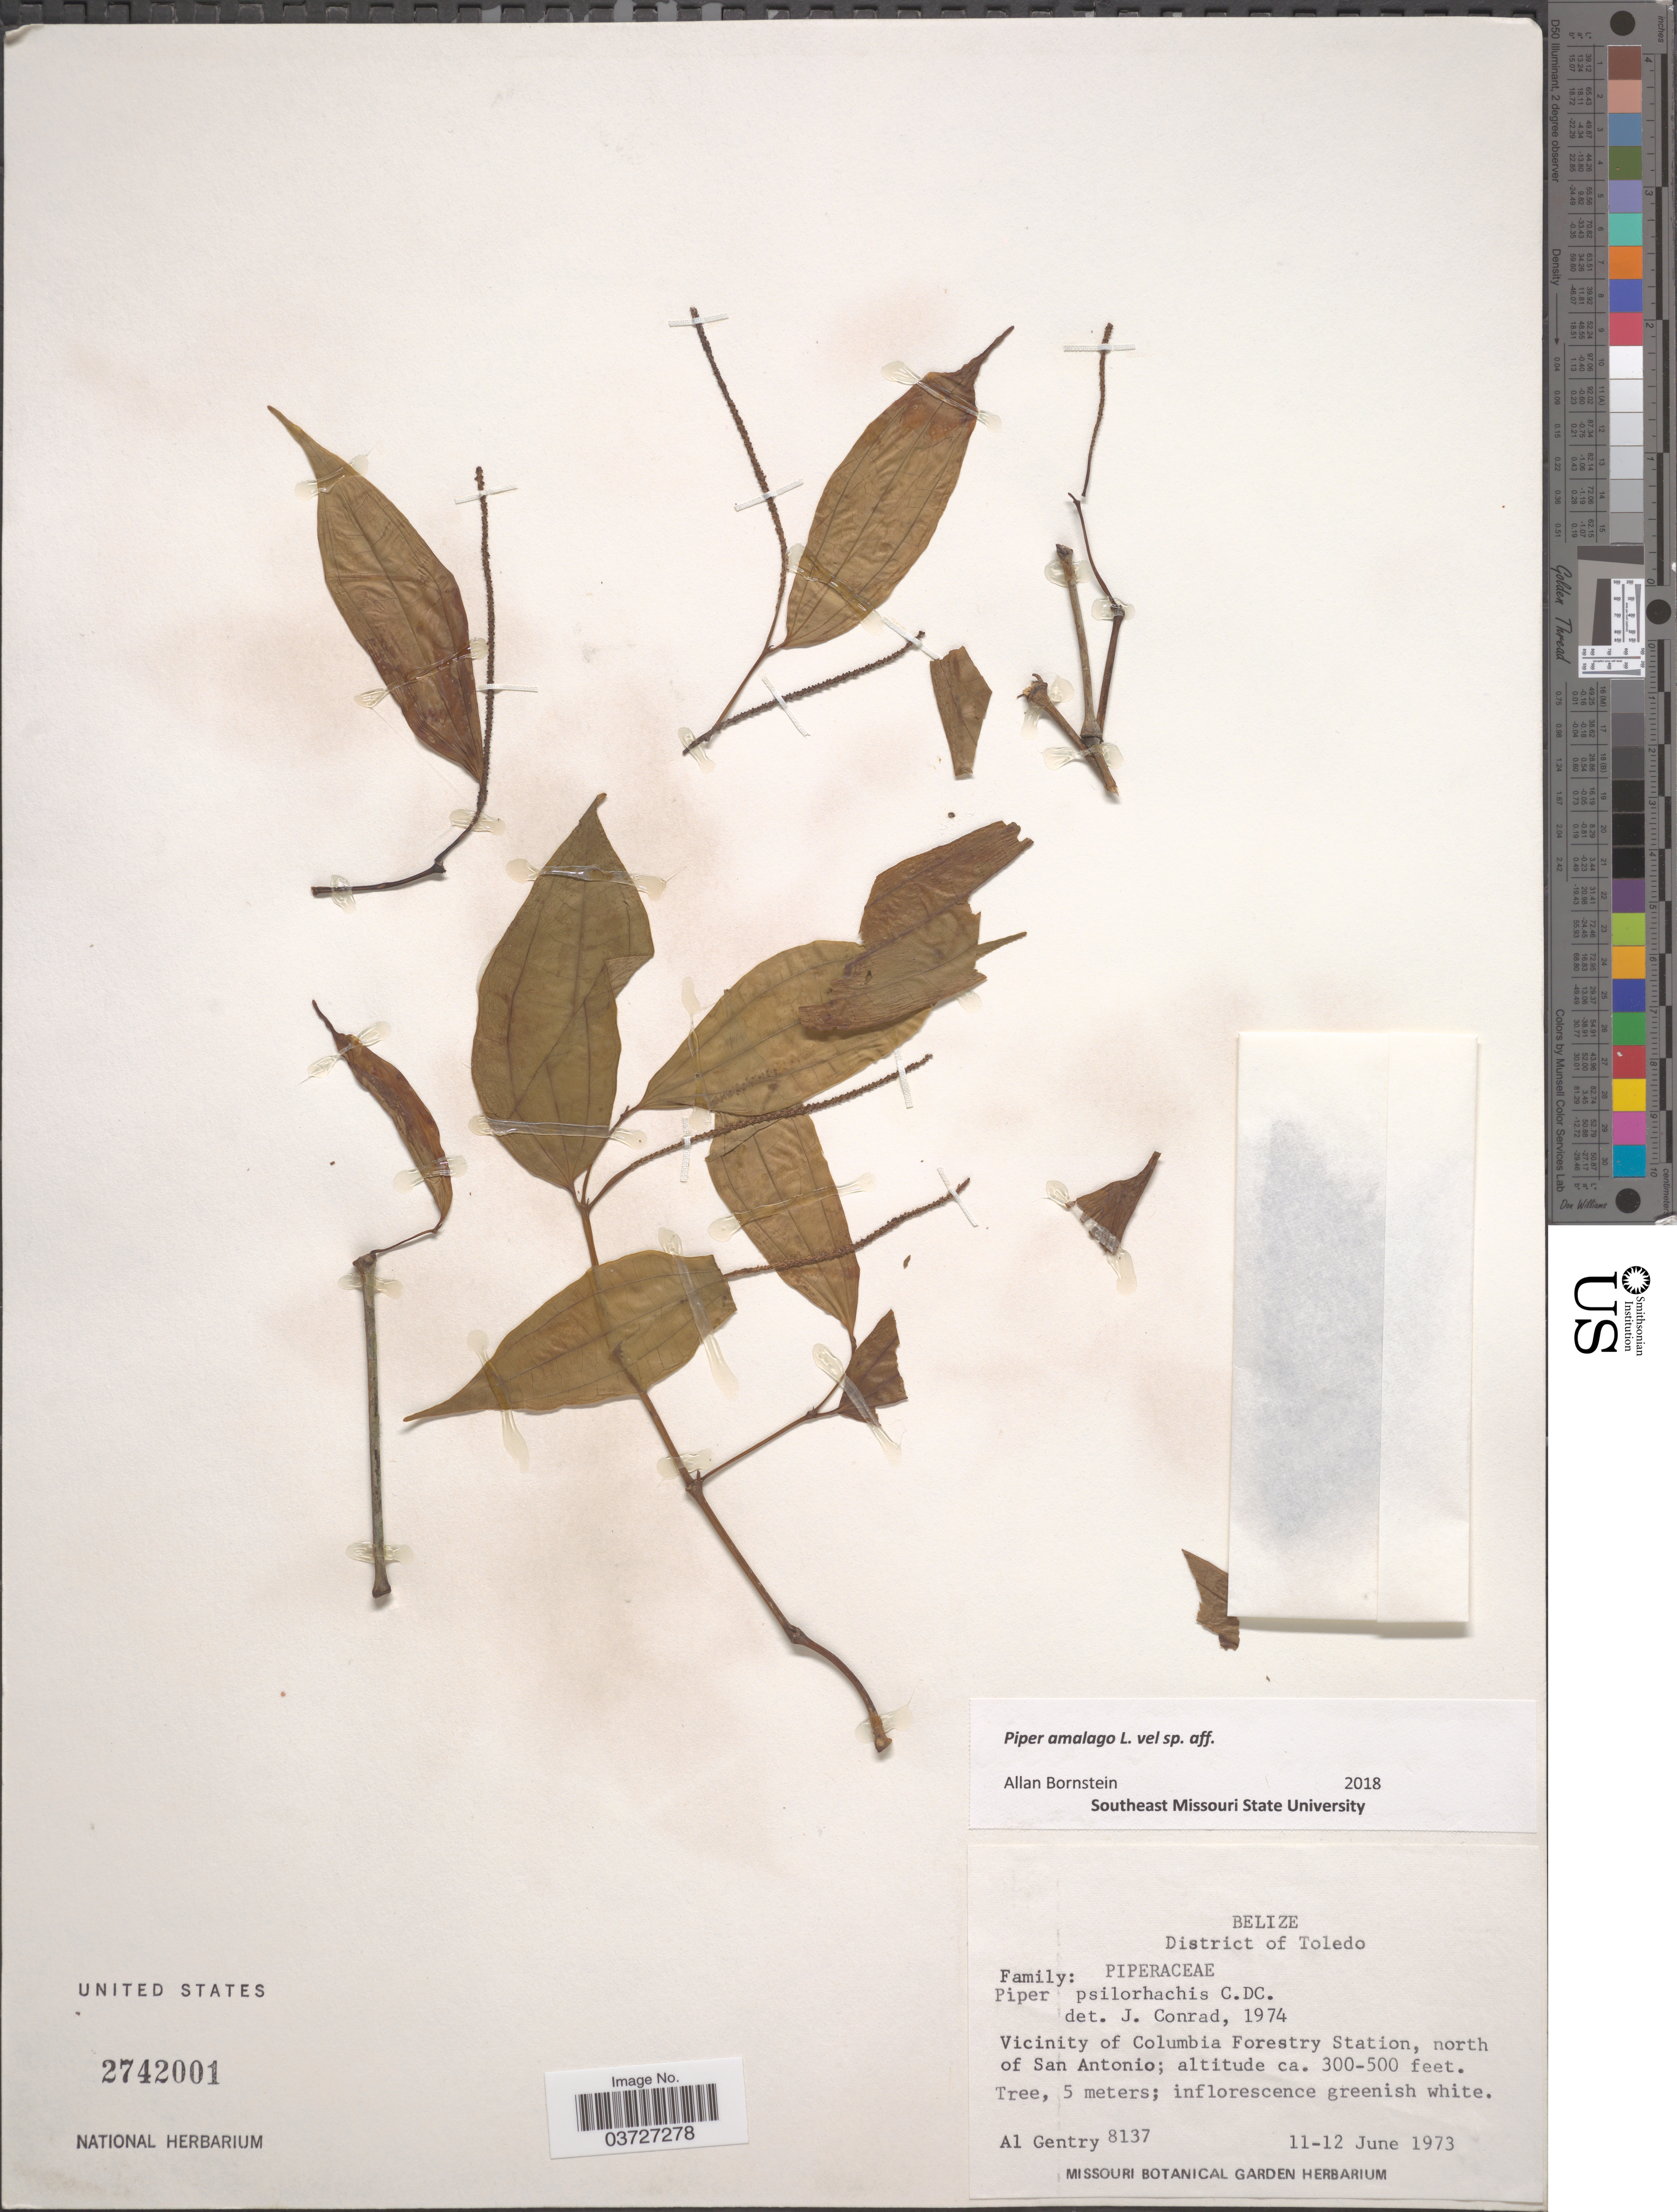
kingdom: Plantae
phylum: Tracheophyta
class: Magnoliopsida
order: Piperales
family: Piperaceae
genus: Piper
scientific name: Piper amalago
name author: L.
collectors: A. H. Gentry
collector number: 8137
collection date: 1973-06-11/1973-06-12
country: Belize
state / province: Toledo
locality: District of Toledo. Vicinity of Columbia Forestry Station, north of San Antonio.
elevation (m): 91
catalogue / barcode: US 2742001